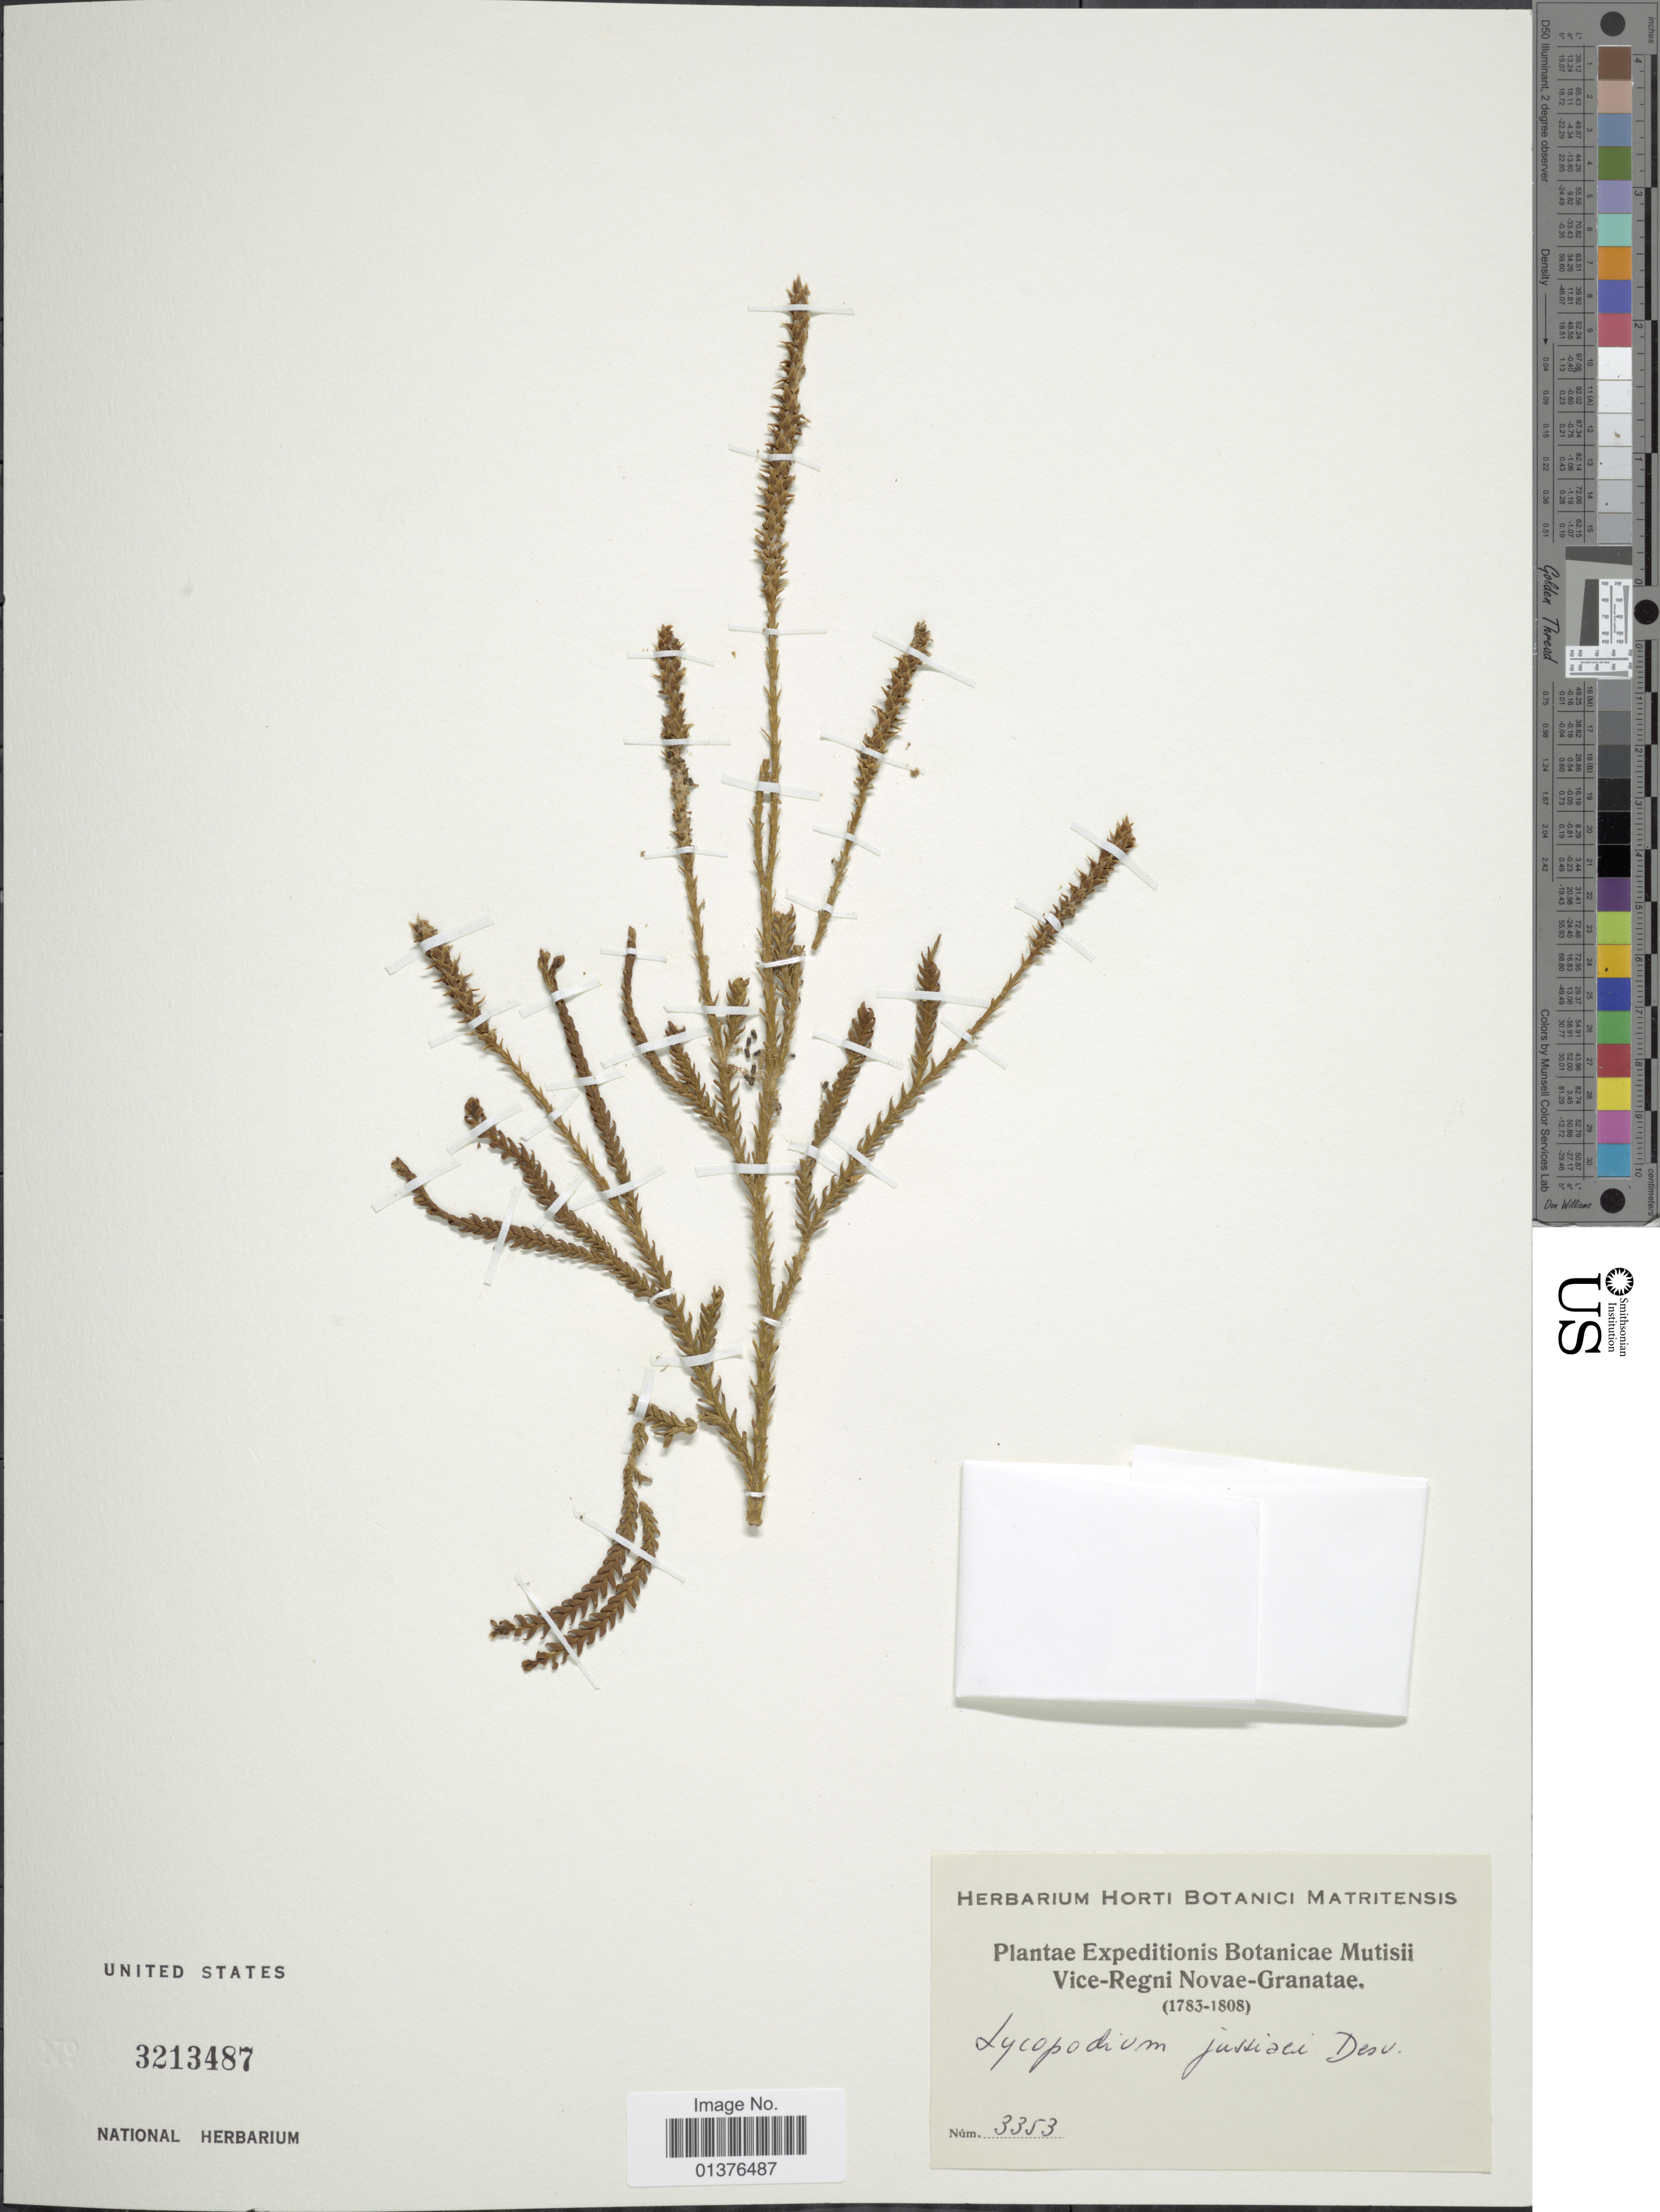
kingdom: Plantae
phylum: Tracheophyta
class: Lycopodiopsida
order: Lycopodiales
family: Lycopodiaceae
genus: Diphasium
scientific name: Diphasium jussiaei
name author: (Desv.) C. Presl ex Rothm.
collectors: Herbarium Horti Botanici Matritensis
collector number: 3353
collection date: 1783/1808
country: Colombia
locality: Vice-Regni Novae-Granatae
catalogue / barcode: US 3213487